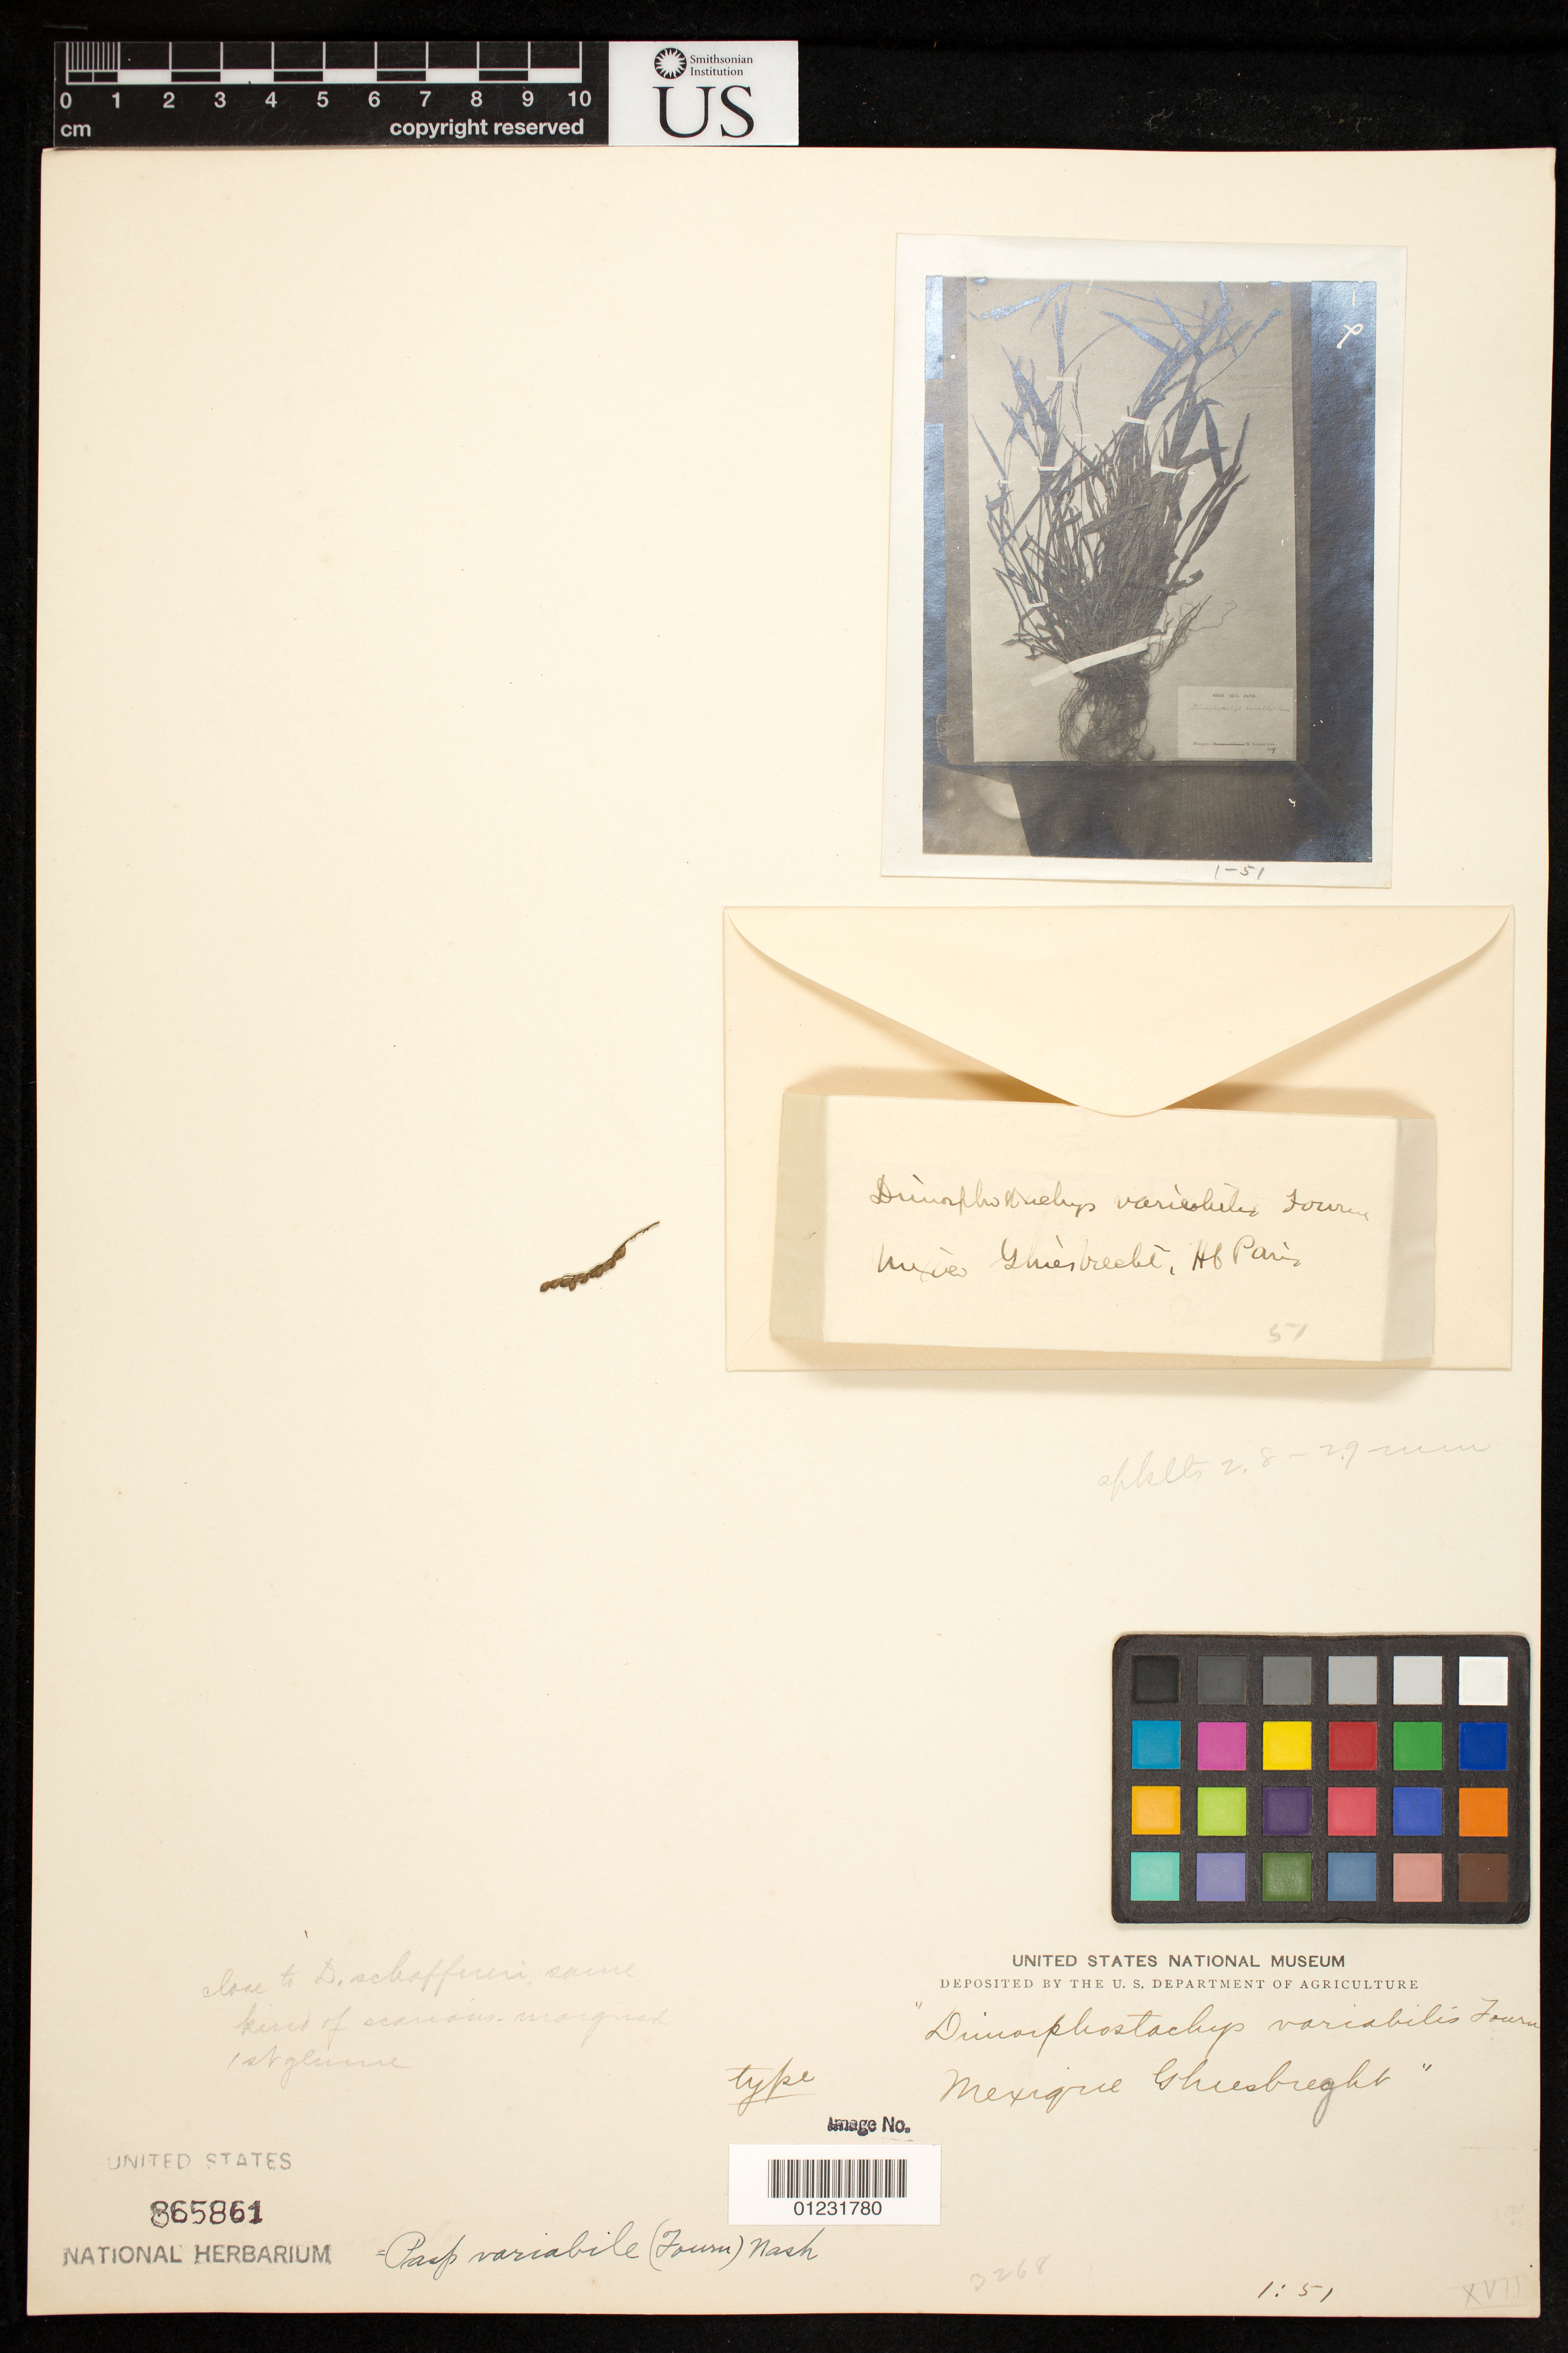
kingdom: Plantae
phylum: Tracheophyta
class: Liliopsida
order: Poales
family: Poaceae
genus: Dimorphostachys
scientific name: Dimorphostachys variabilis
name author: E. Fourn.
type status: Syntype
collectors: A. Ghiesbreght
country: Mexico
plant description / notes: Fragmentary material of type specimen ex herb. Paris.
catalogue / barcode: US 865861